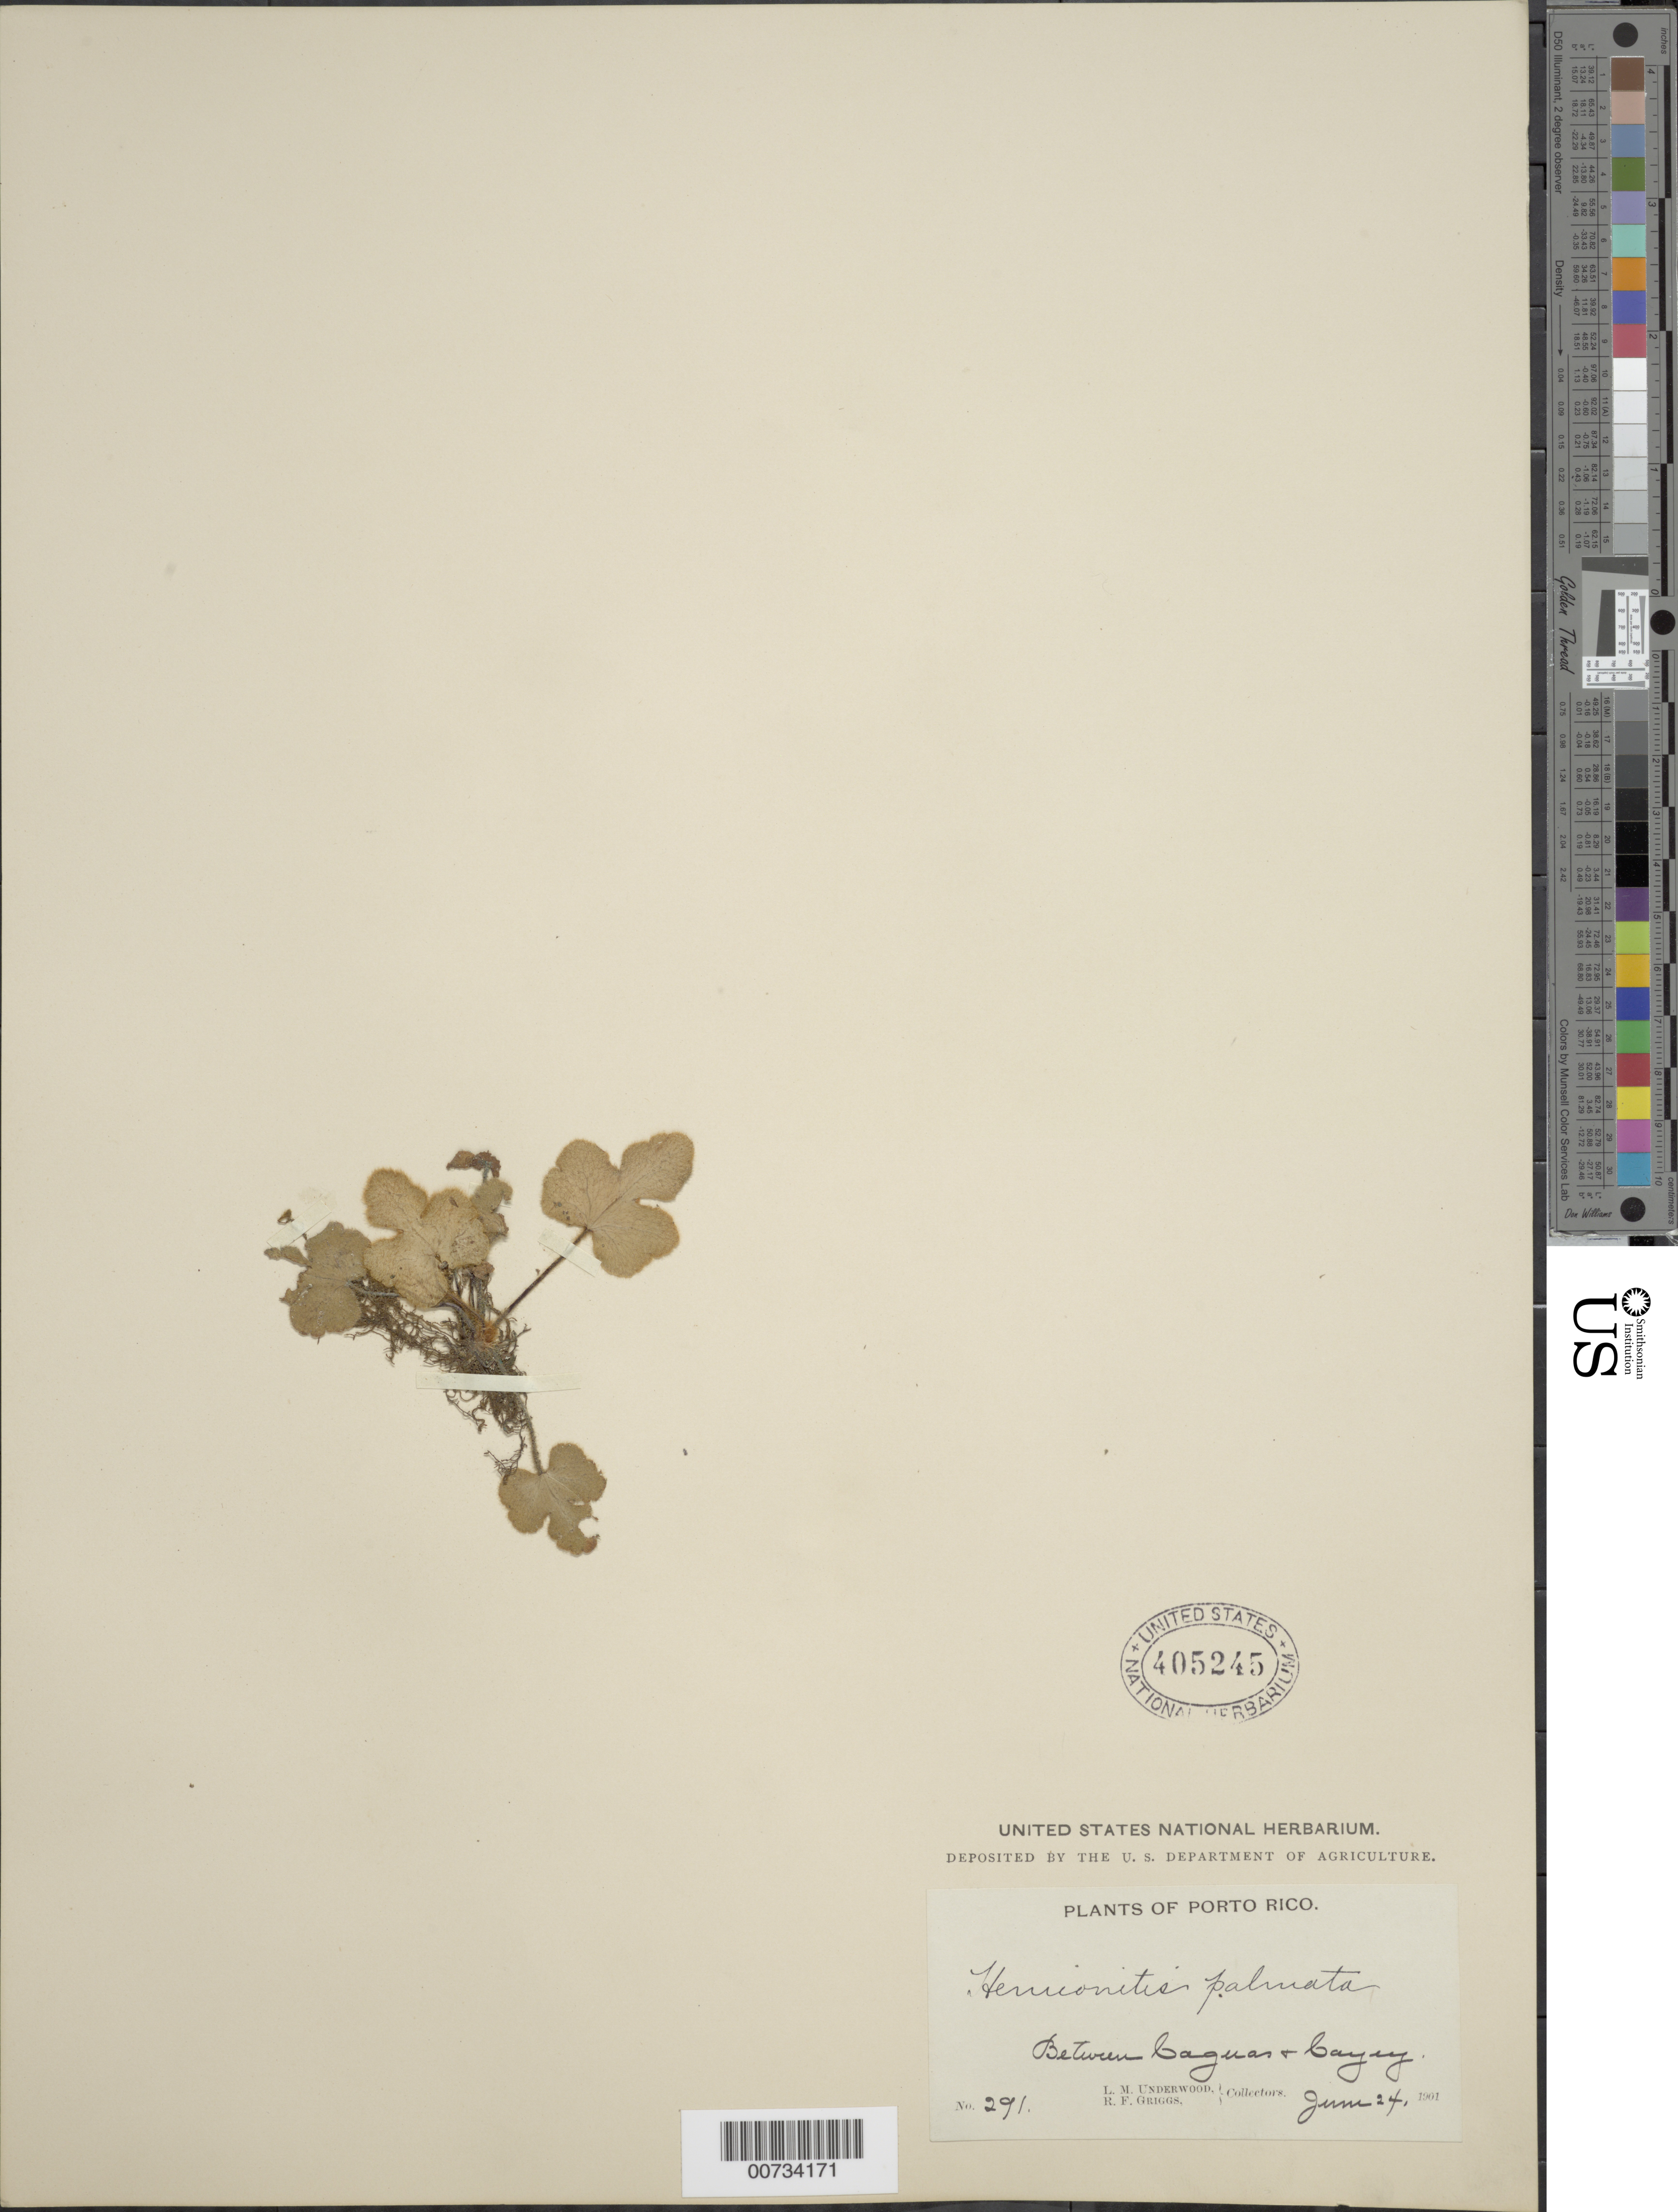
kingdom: Plantae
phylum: Tracheophyta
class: Polypodiopsida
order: Polypodiales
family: Pteridaceae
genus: Hemionitis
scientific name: Hemionitis palmata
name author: L.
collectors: L. M. Underwood & R. F. Griggs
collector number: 291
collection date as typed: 24 Jun 1901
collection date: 1901-06-24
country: Puerto Rico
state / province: Caguas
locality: Caguas & Cayey, Between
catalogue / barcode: US 405245